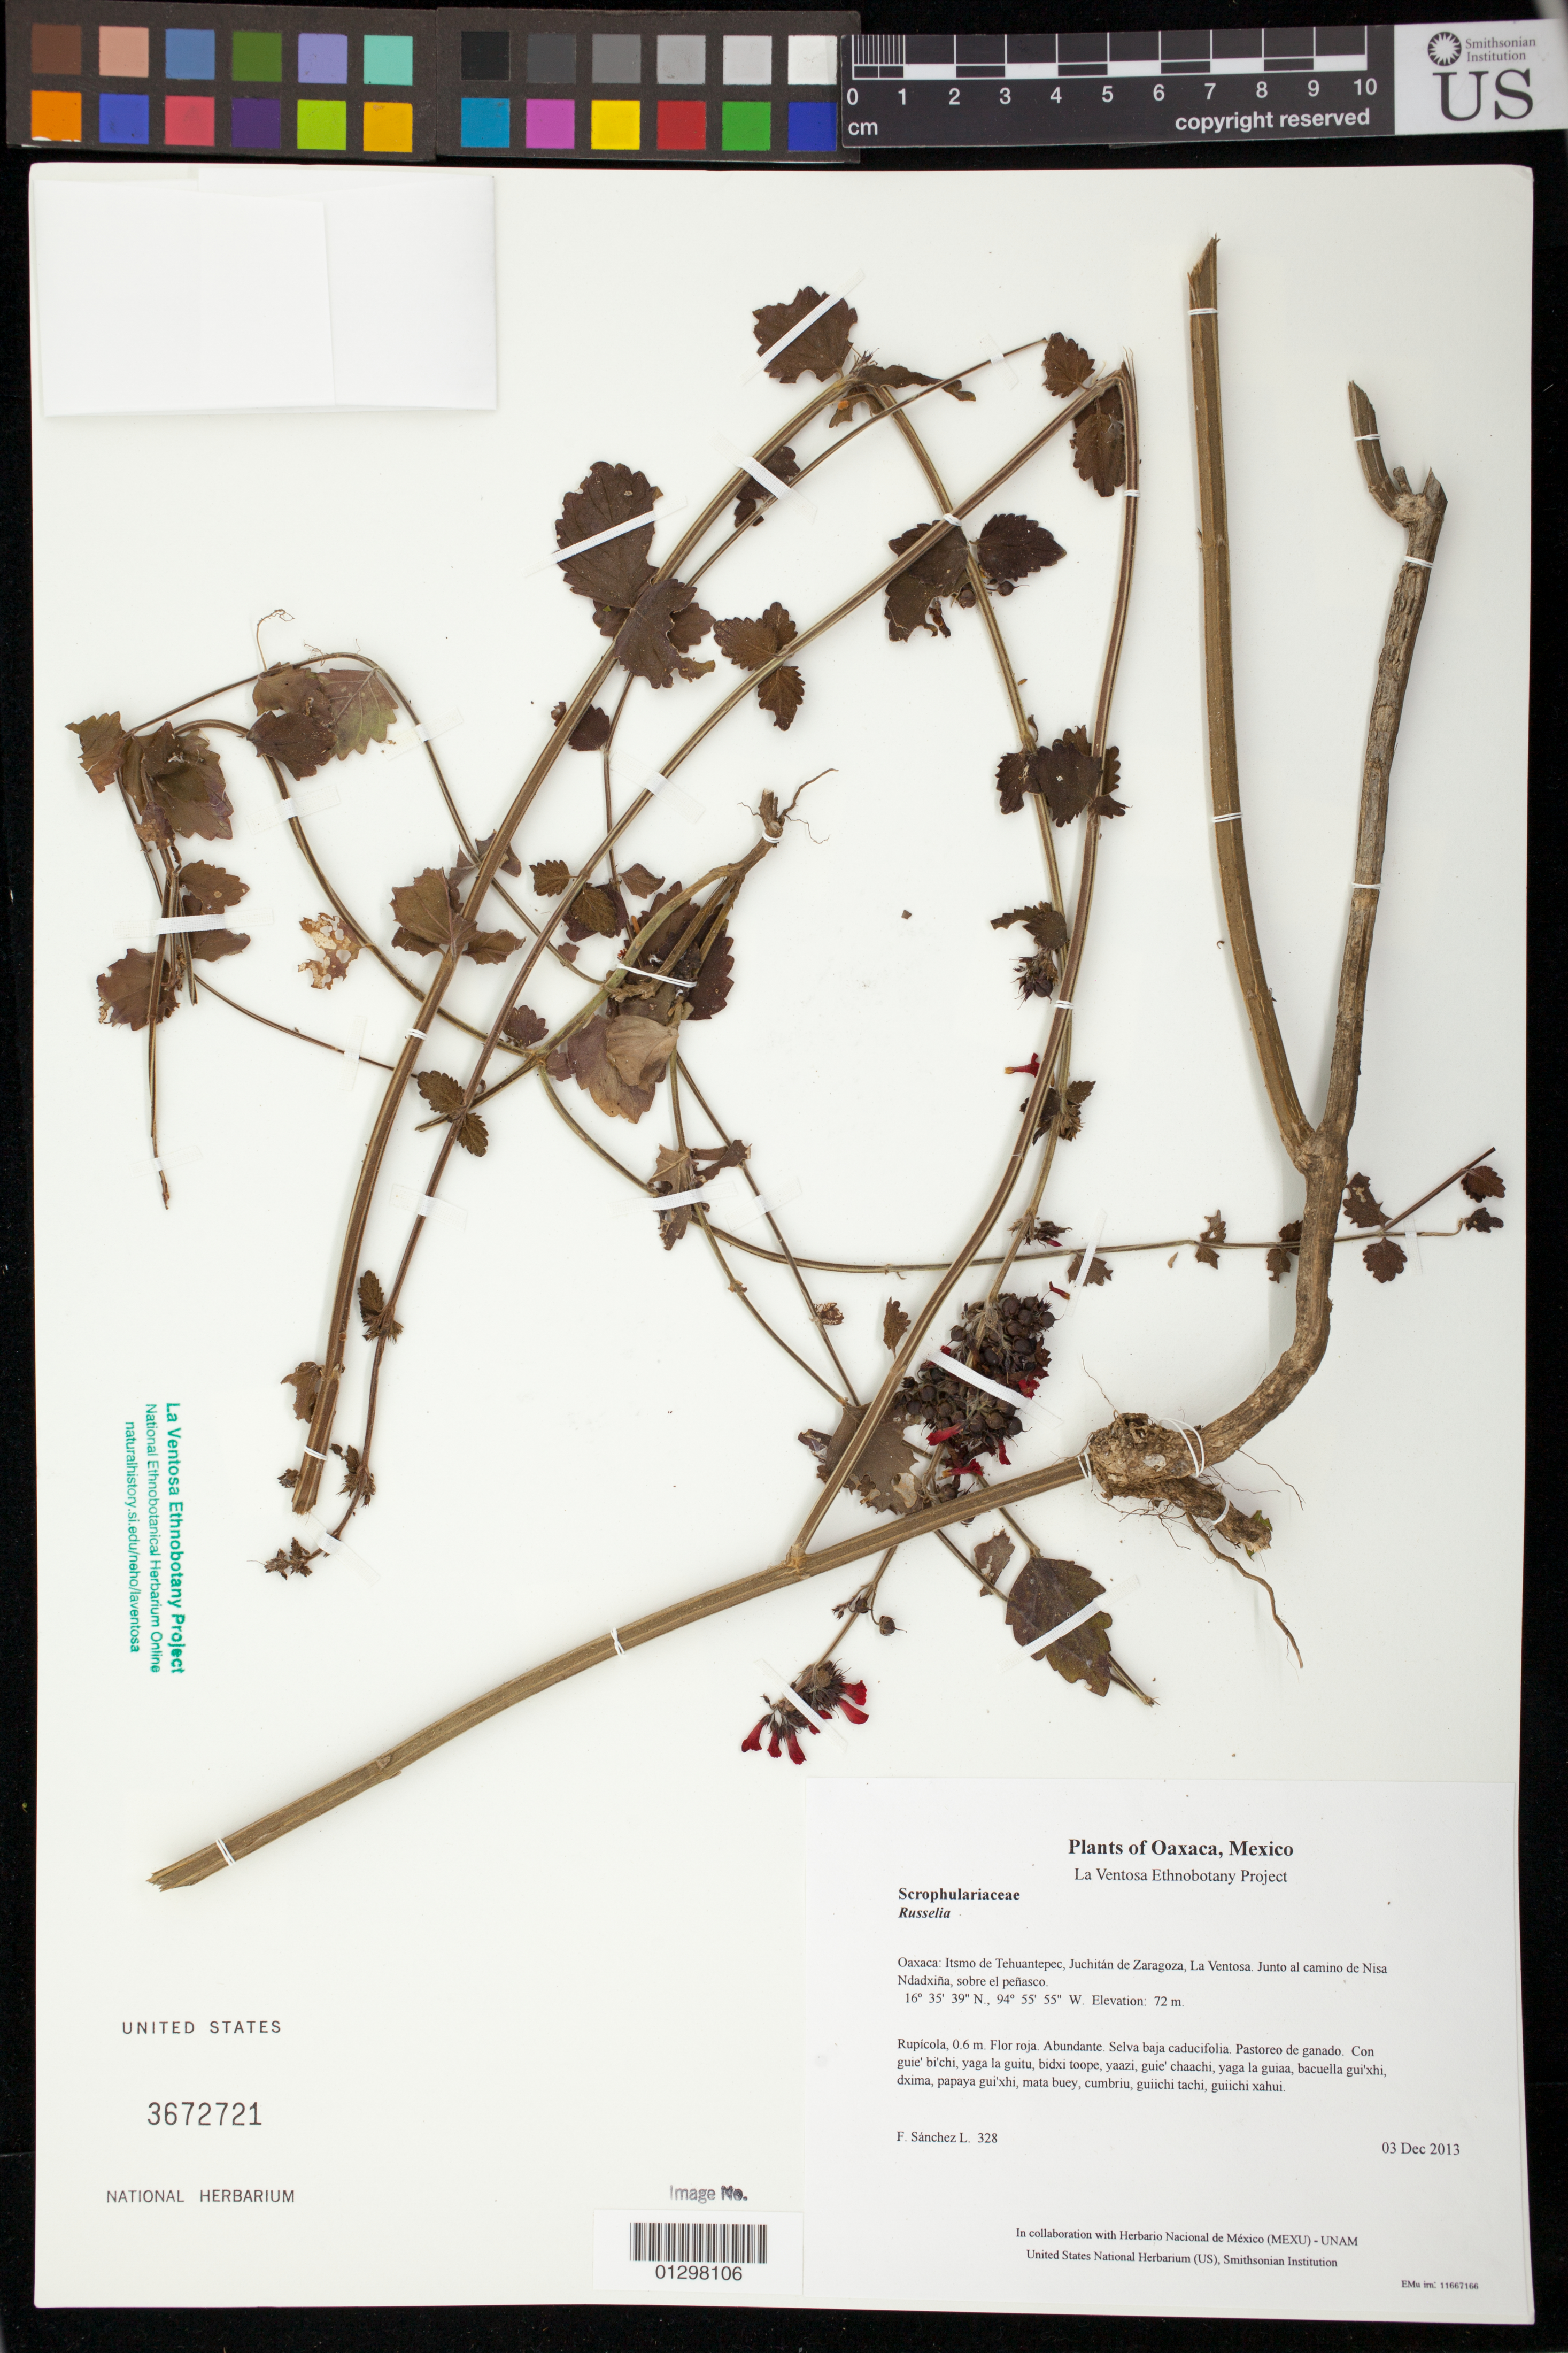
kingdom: Plantae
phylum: Tracheophyta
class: Magnoliopsida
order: Lamiales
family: Plantaginaceae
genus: Russelia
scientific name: Russelia sp.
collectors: F. Sánchez L.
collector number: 328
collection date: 2013-12-03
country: Mexico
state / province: Oaxaca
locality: Itsmo de Tehuantepec, Juchitán de Zaragoza, La Ventosa. Junto al camino de Nisa Ndadxiña, sobre el peñasco.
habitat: Selva baja caducifolia. Pastoreo de ganado.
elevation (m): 72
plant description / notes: JEBOT, MEXU, SERO, US; Yaga bandaga. 0.6 m. Guie' naxiña'. Stale.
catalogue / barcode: US 3672721